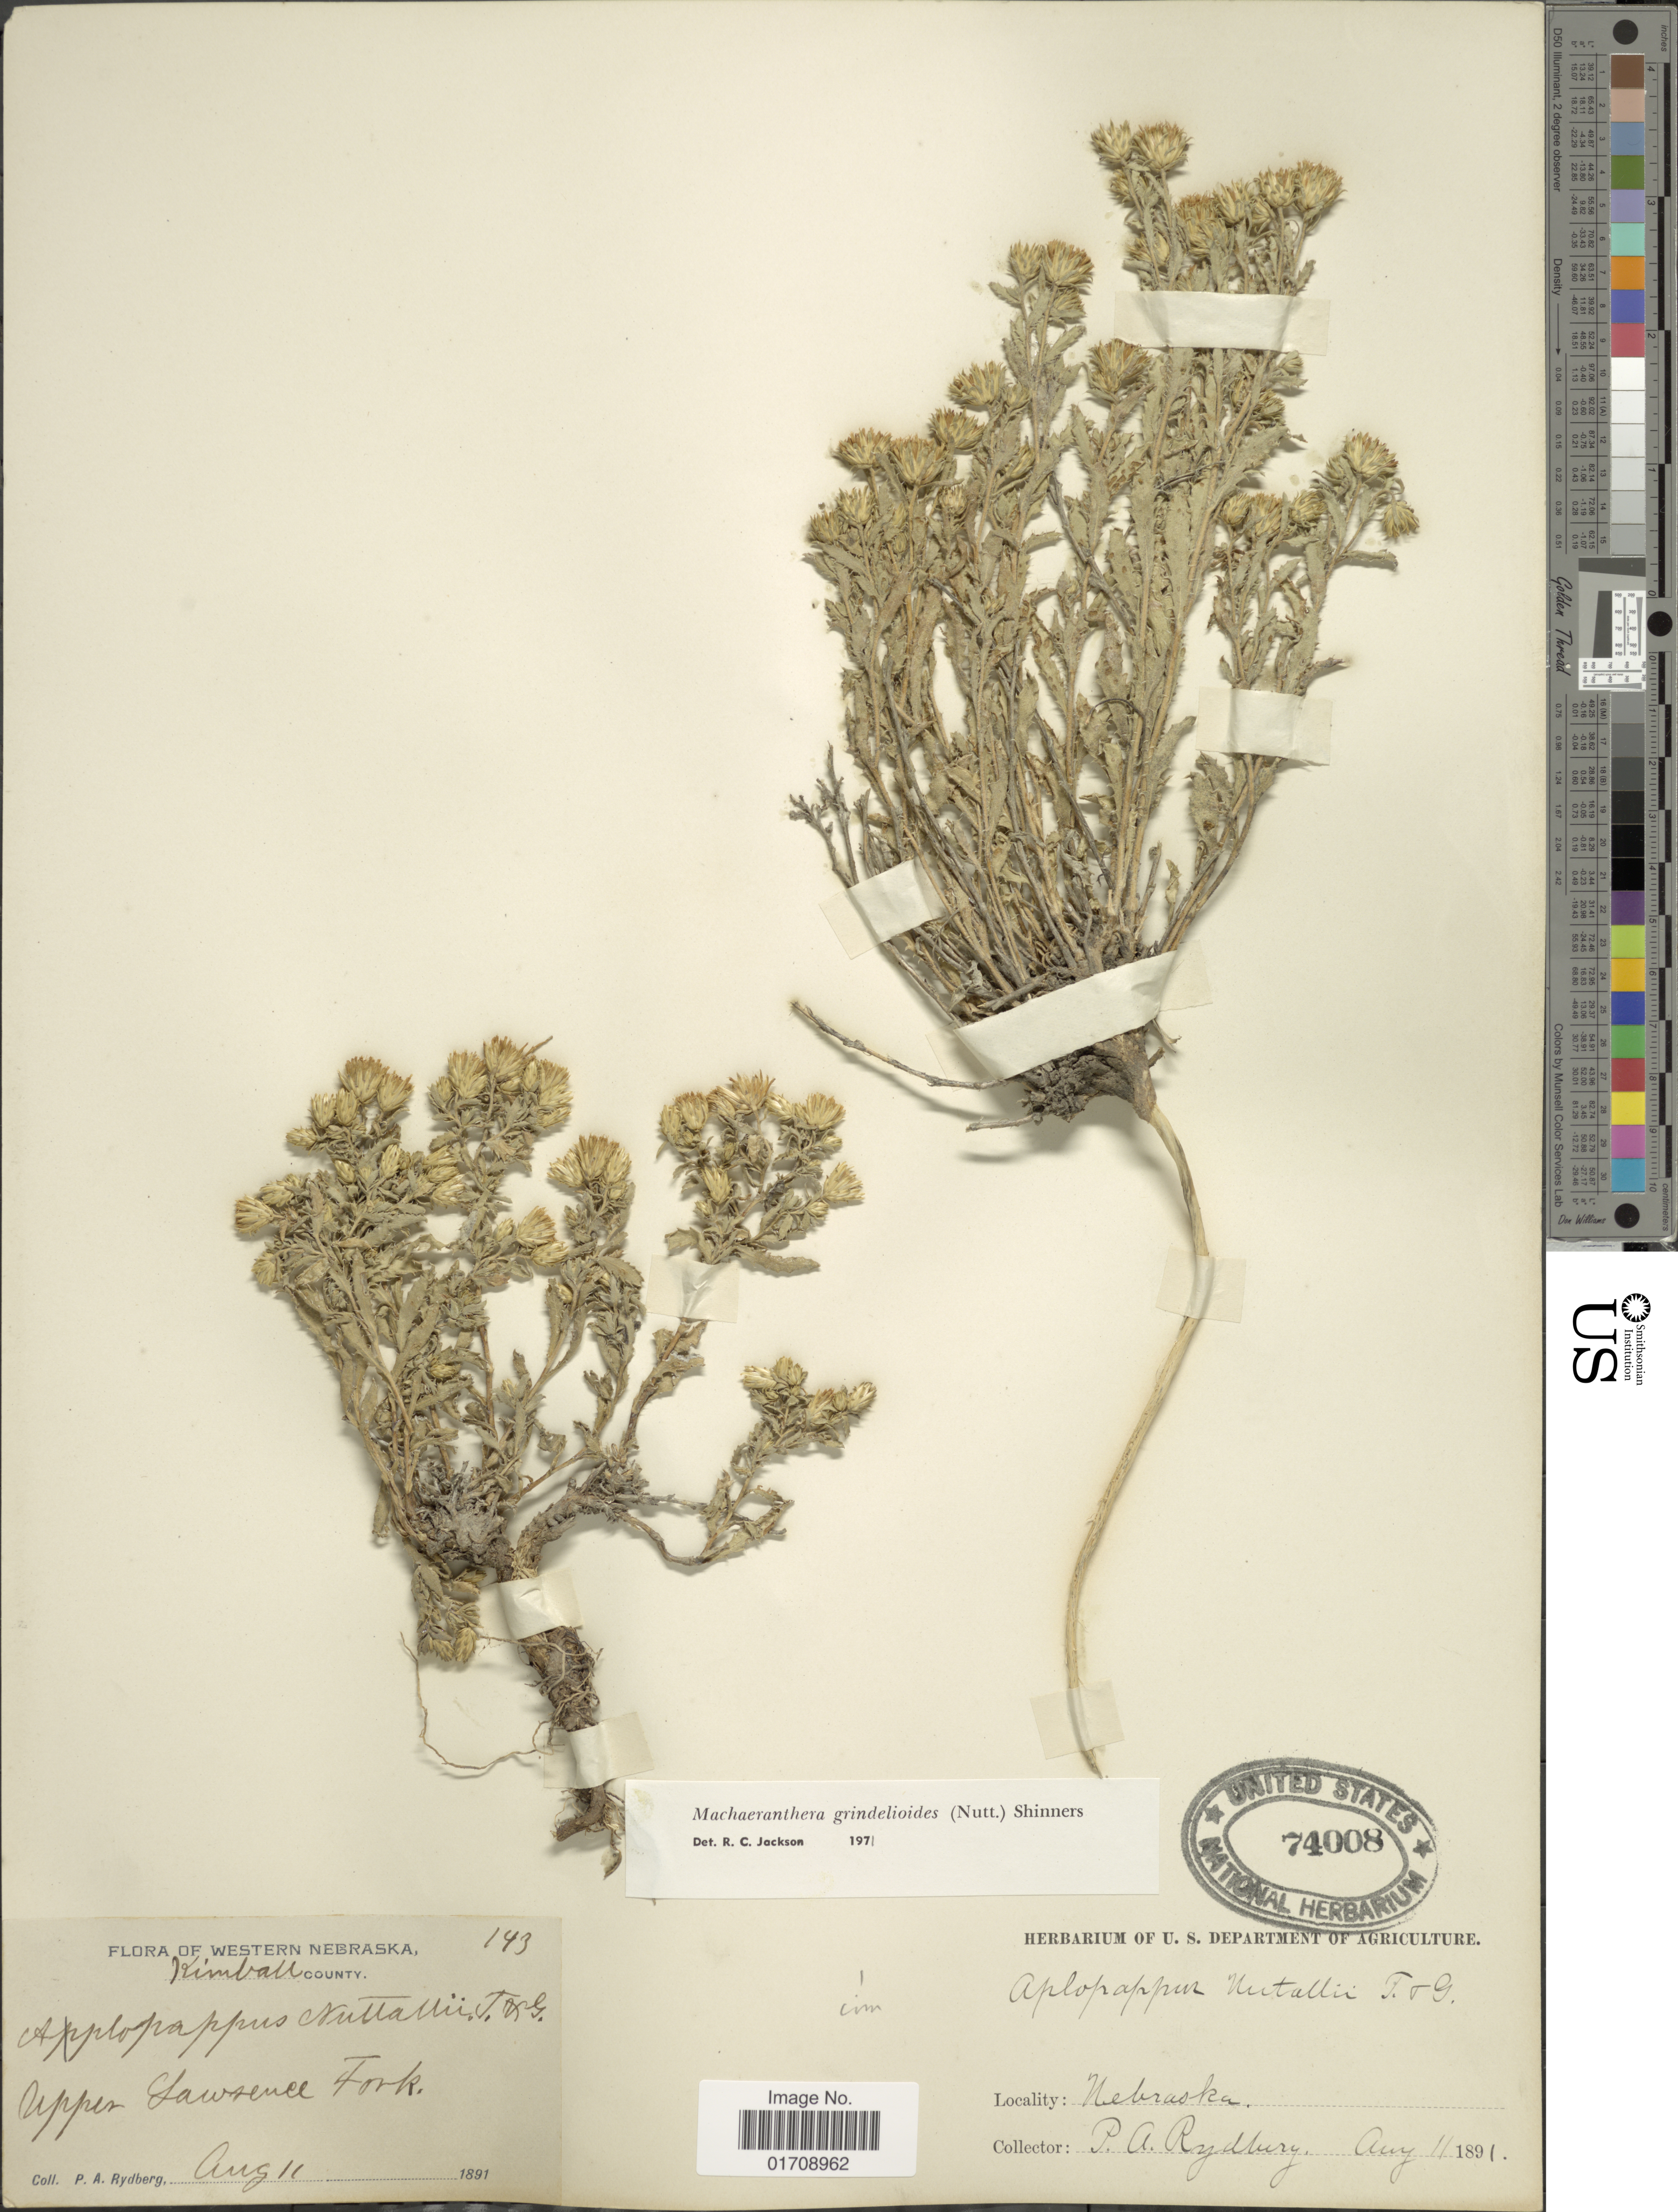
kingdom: Plantae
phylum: Tracheophyta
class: Magnoliopsida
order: Asterales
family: Asteraceae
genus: Machaeranthera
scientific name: Machaeranthera grindelioides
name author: (Nutt.) Shinners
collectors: P. A. Rydberg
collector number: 143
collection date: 1891-08-11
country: United States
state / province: Nebraska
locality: Western Nebraska, upper Lawrence Fork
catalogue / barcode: US 74008